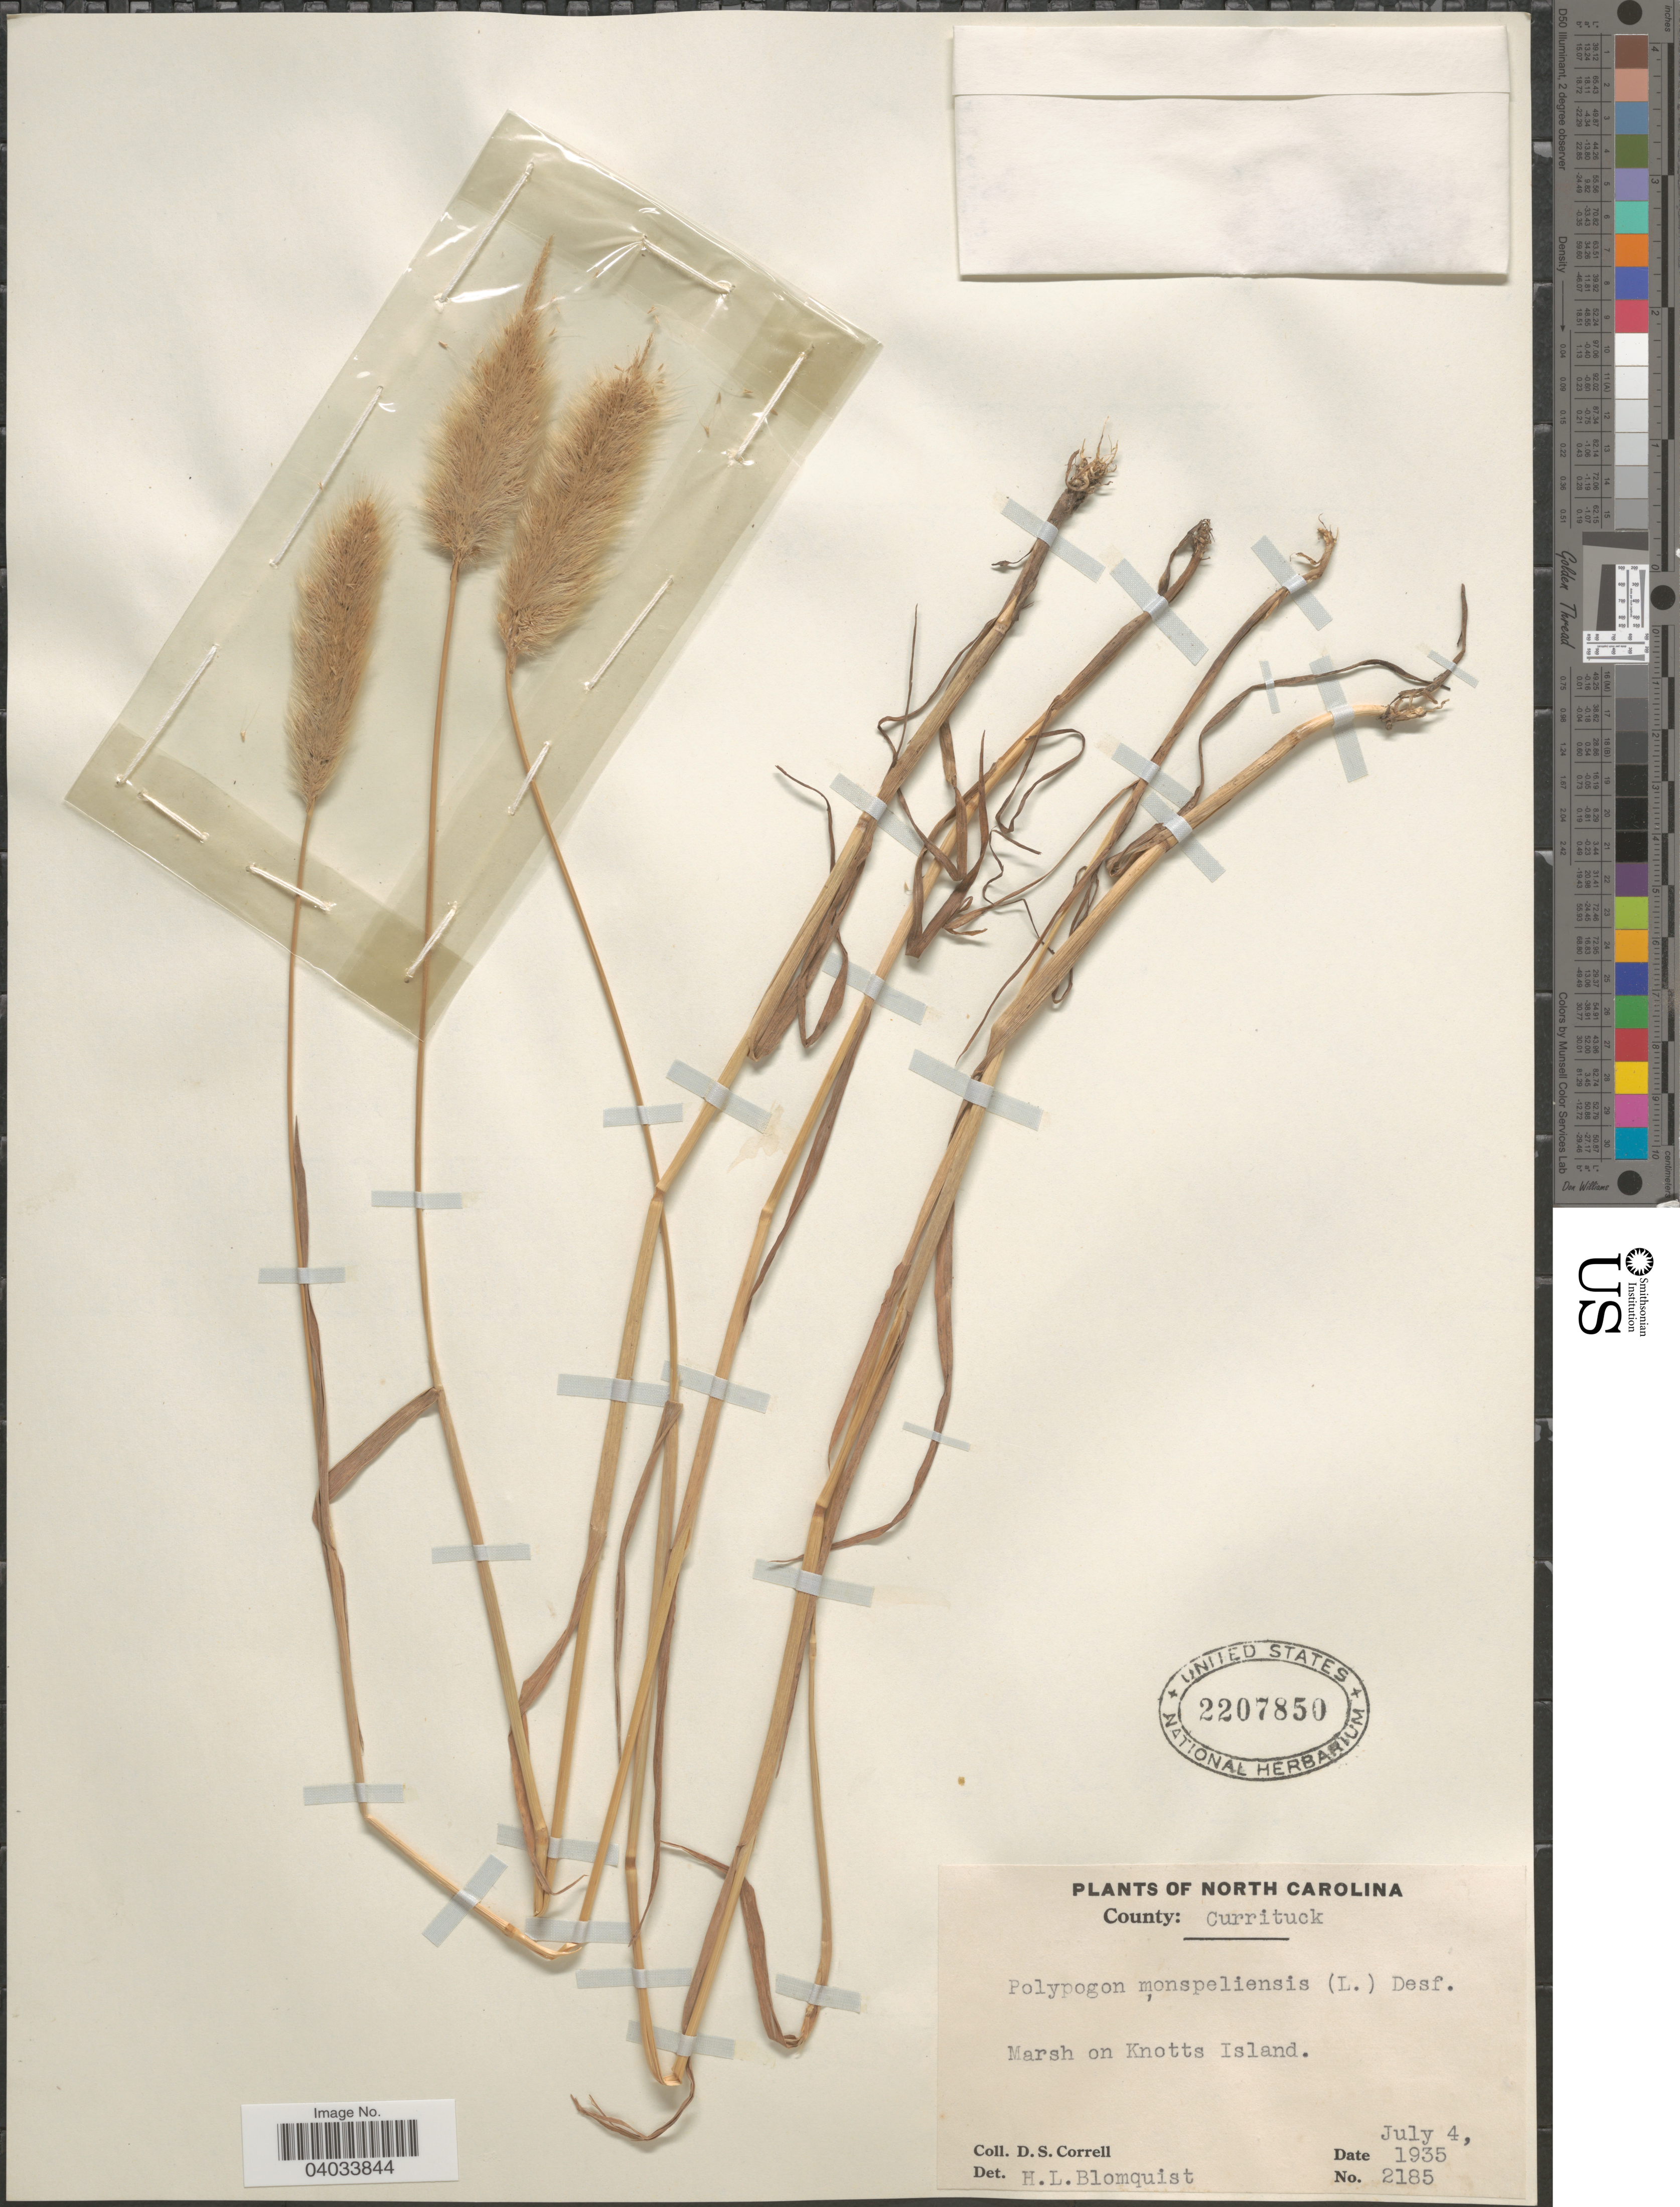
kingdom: Plantae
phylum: Tracheophyta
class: Liliopsida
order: Poales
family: Poaceae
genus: Polypogon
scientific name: Polypogon monspeliensis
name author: (L.) Desf.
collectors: D. S. Correll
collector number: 2185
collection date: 1935-07-04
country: United States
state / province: North Carolina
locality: County: Currituck. On Knotts Island.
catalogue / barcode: US 2207850